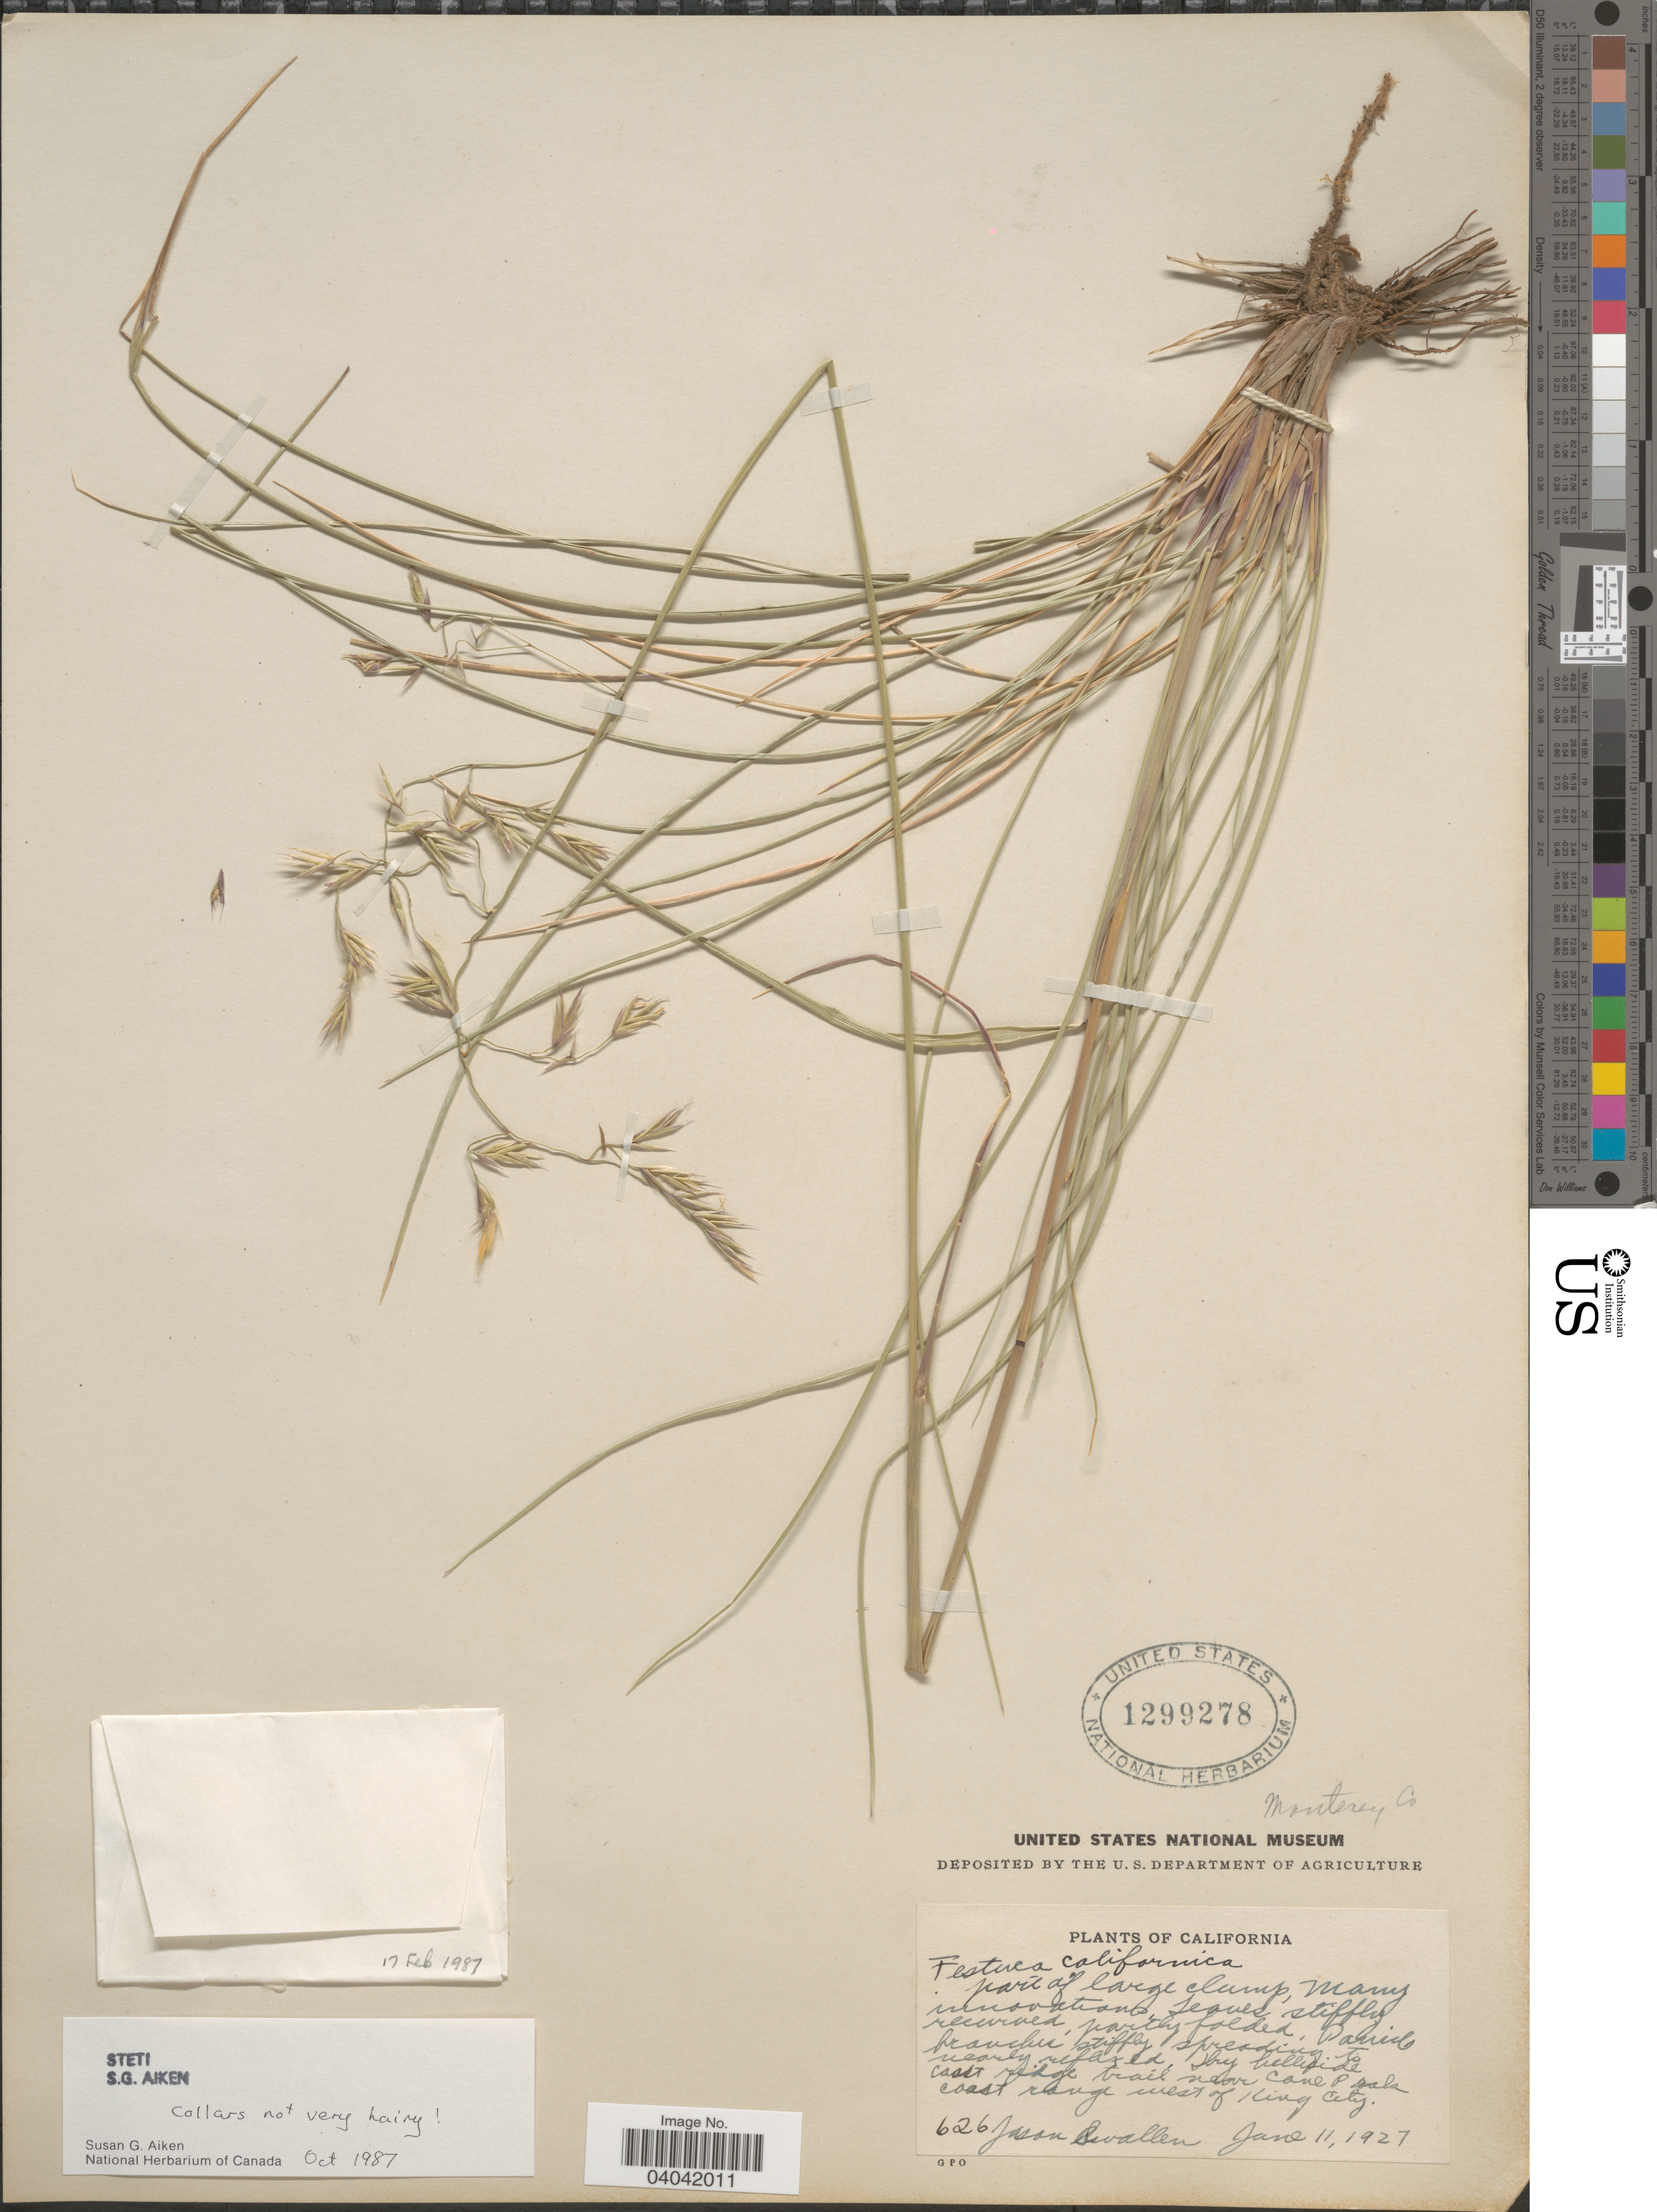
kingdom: Plantae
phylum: Tracheophyta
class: Liliopsida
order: Poales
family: Poaceae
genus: Festuca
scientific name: Festuca californica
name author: Vasey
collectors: J. R. Swallen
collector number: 626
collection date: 1927-06-11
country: United States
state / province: California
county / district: Monterey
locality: Monterey Co. Near Cone Peak coast range west of King City.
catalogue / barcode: US 1299278